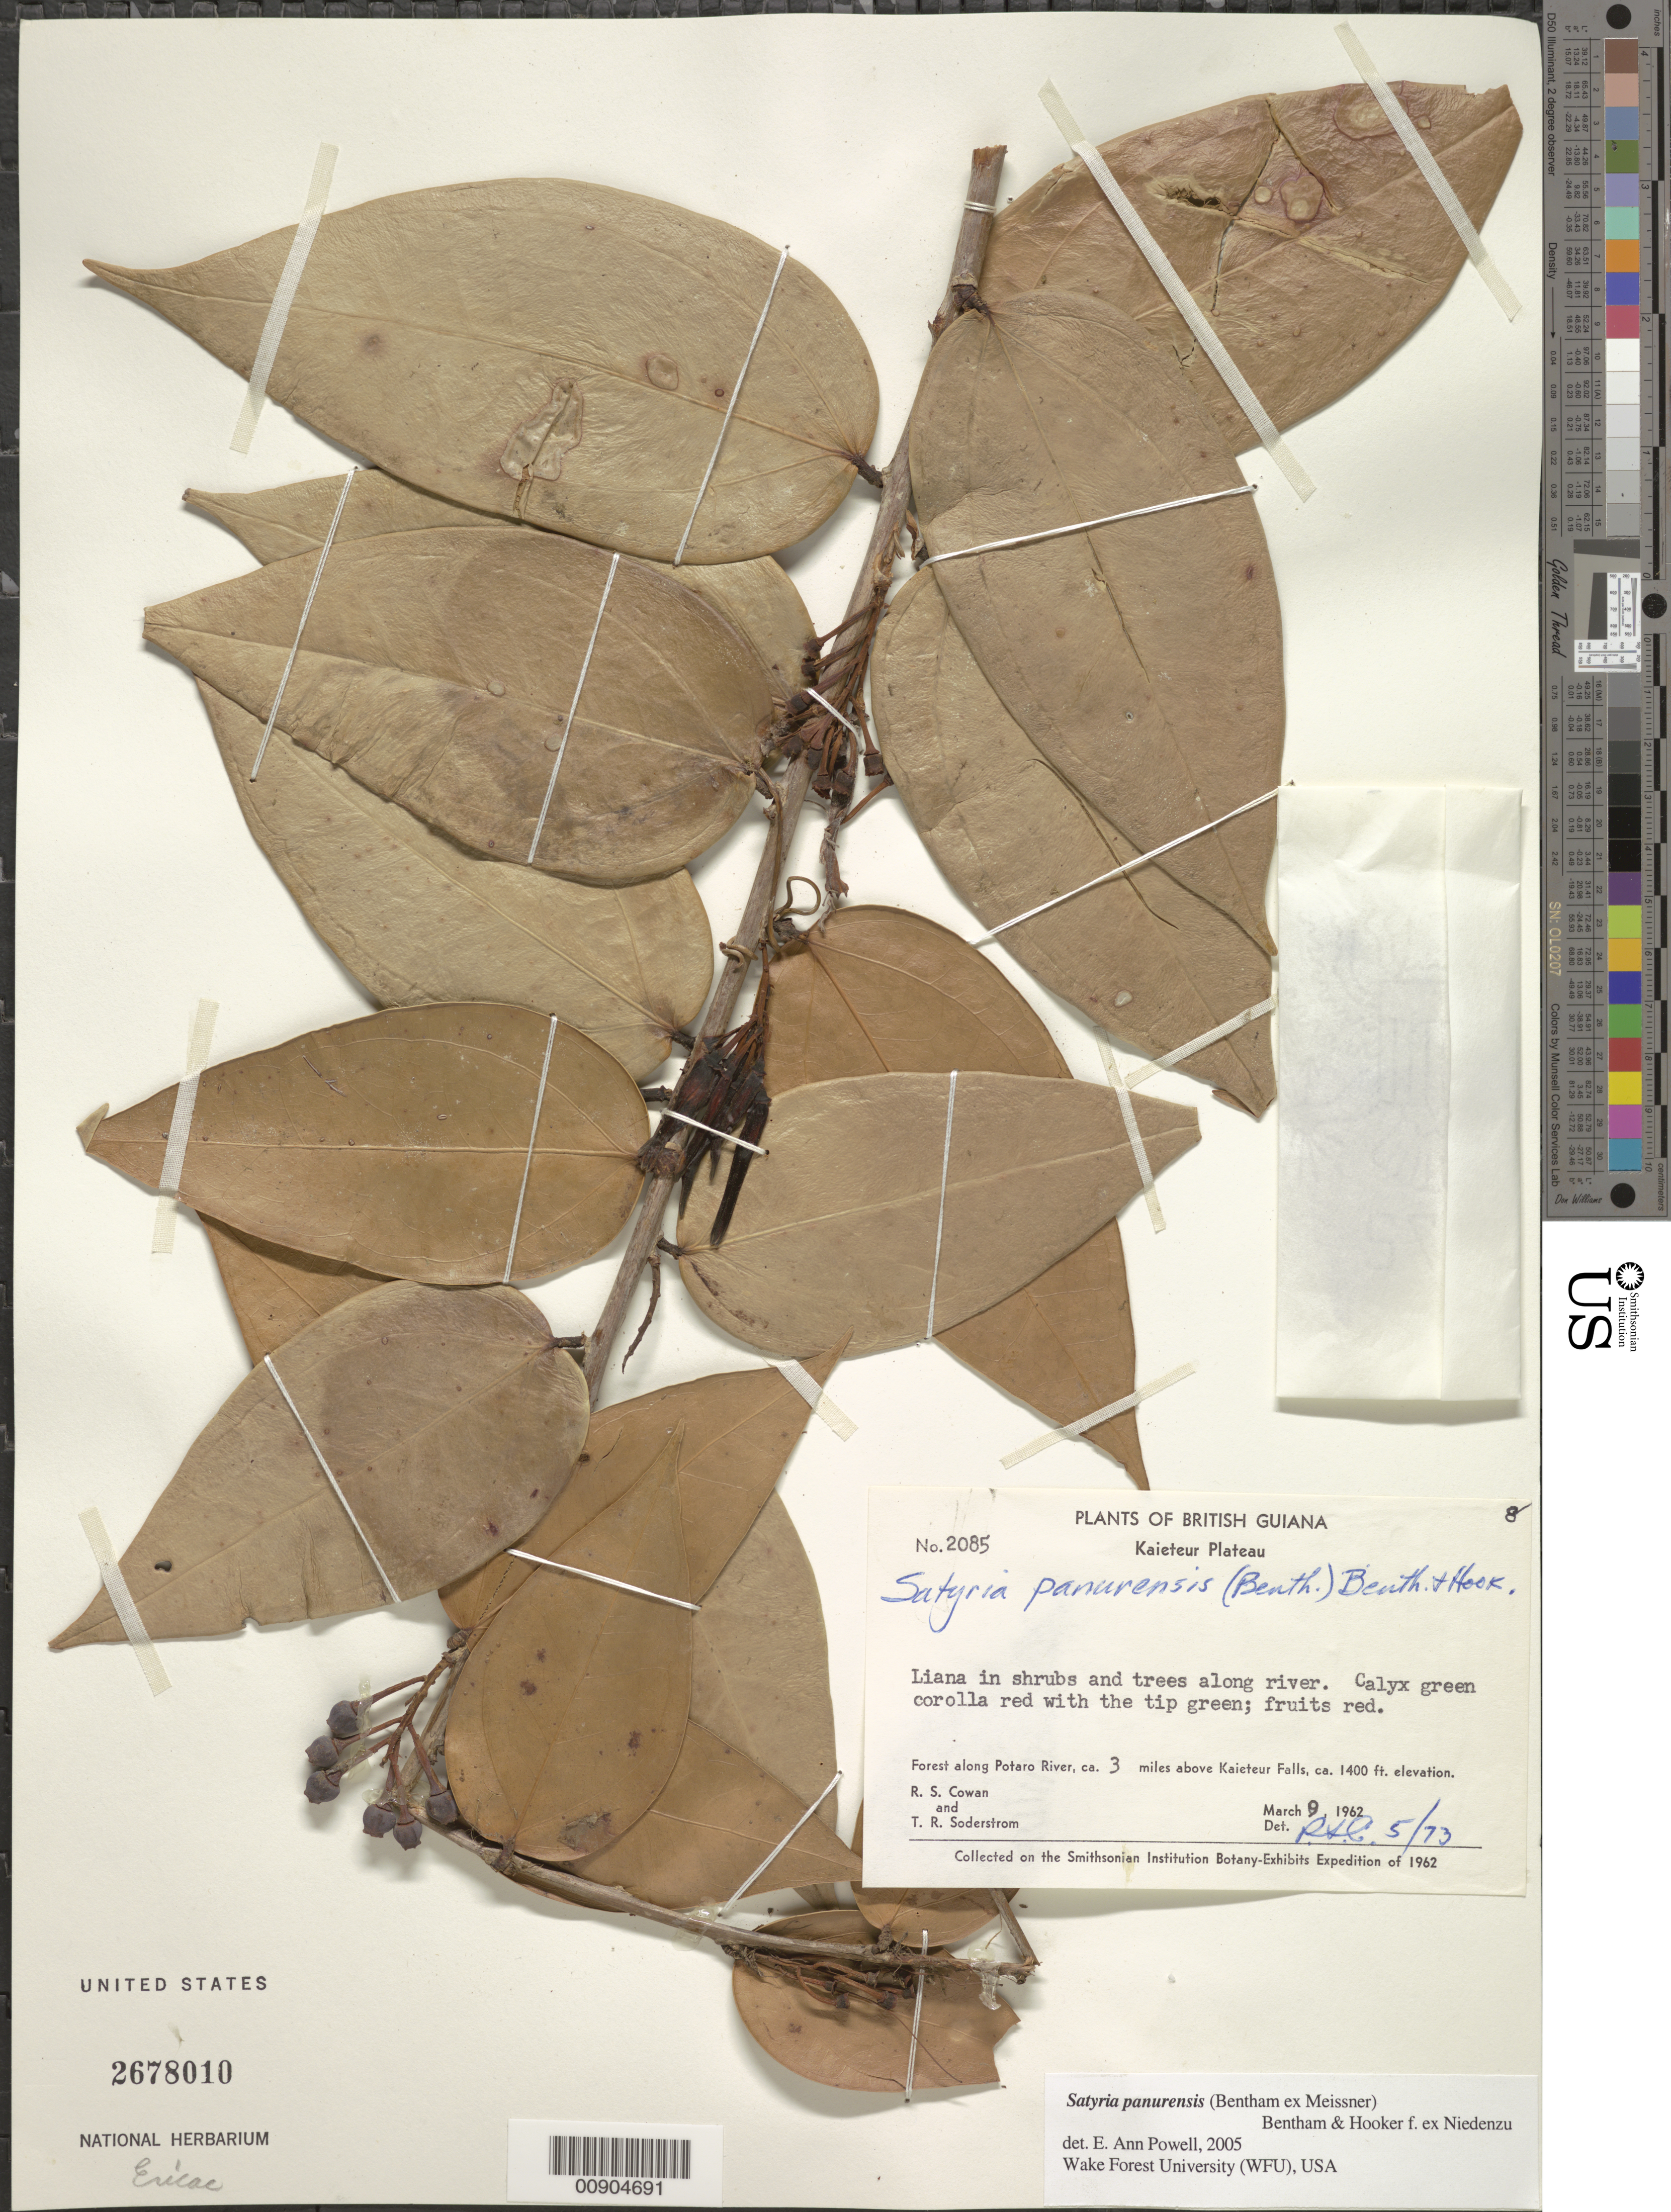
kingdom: Plantae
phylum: Tracheophyta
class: Magnoliopsida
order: Ericales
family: Ericaceae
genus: Satyria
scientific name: Satyria panurensis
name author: (Benth. ex Meisn.) Benth. & Hook. f. ex Nied.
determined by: Powell, E. A.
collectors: R. S. Cowan & T. R. Soderstrom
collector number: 2085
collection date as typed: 9-Mar-62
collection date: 1962-03-09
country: Guyana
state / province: Potaro-Siparuni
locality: Kaieteur Plateau, Potaro R., 3 mi. above Kaieteur Falls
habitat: Forest along river, in trees and shrubs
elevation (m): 427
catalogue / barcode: US 2678010